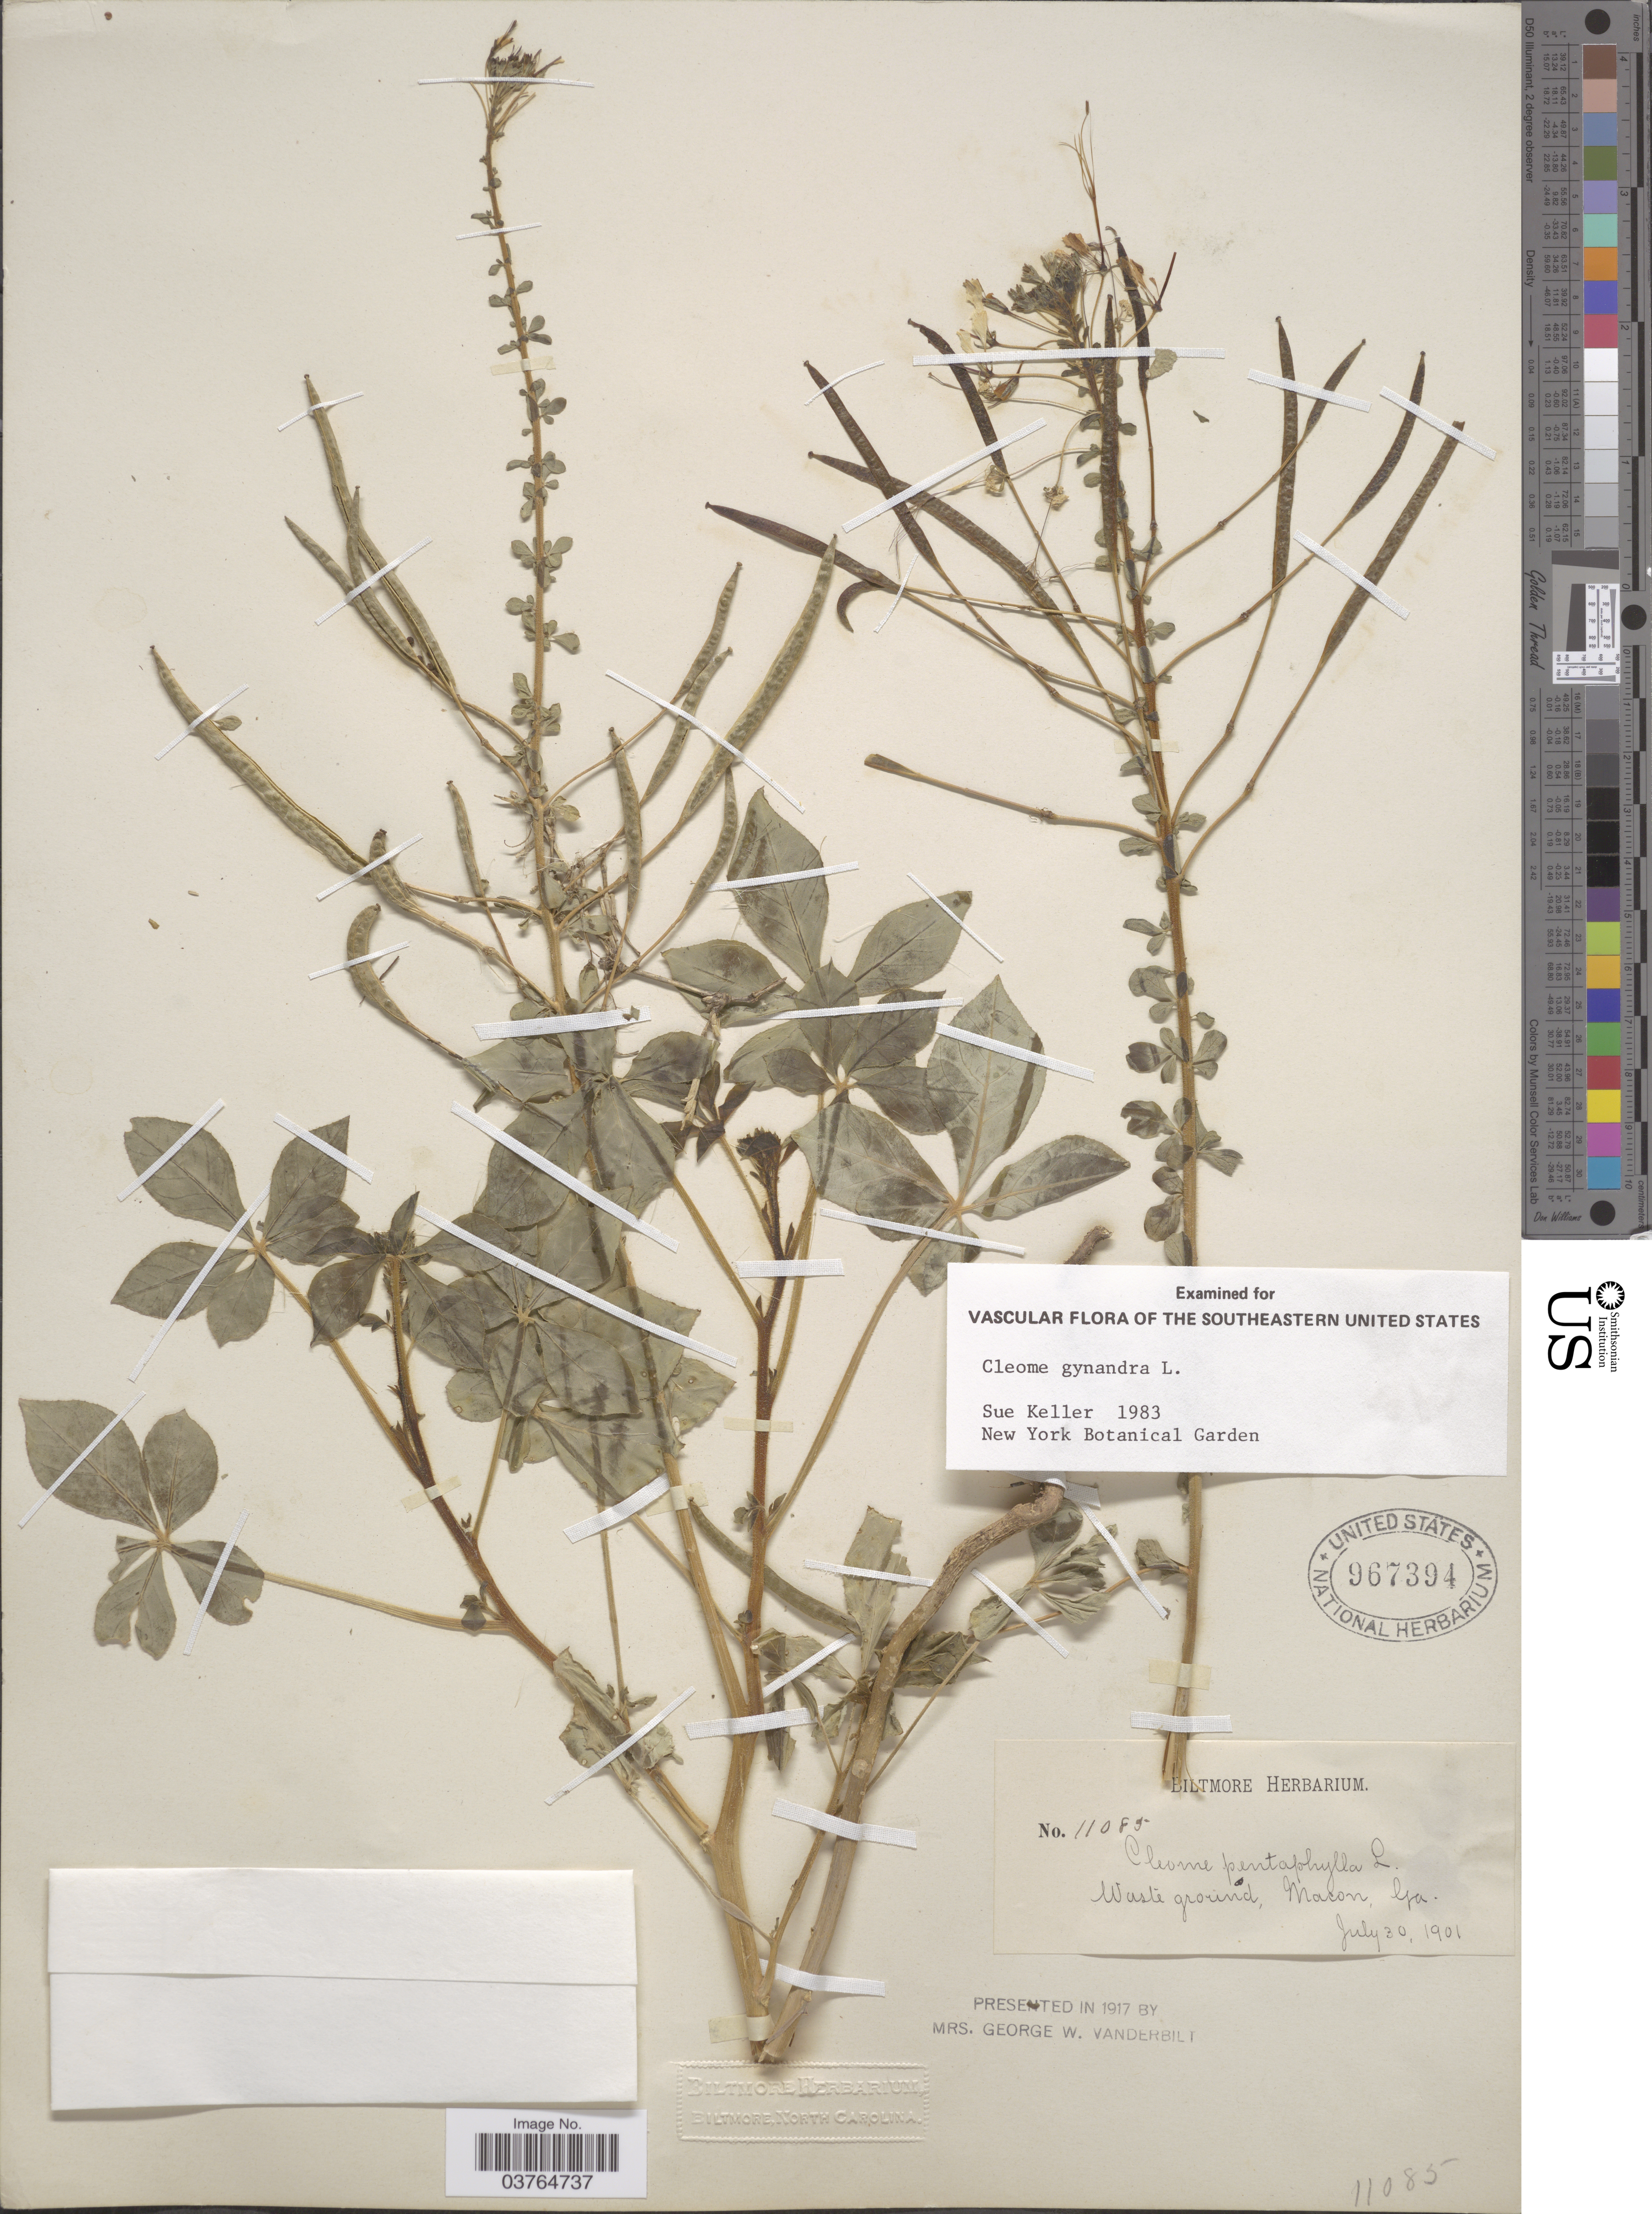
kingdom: Plantae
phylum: Tracheophyta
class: Magnoliopsida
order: Brassicales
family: Cleomaceae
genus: Gynandropsis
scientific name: Gynandropsis gynandra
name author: (L.) Briq.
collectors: ex herb. Biltmore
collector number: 11085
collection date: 1901-07-30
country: United States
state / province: Georgia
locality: Waste ground, Macon.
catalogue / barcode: US 967394